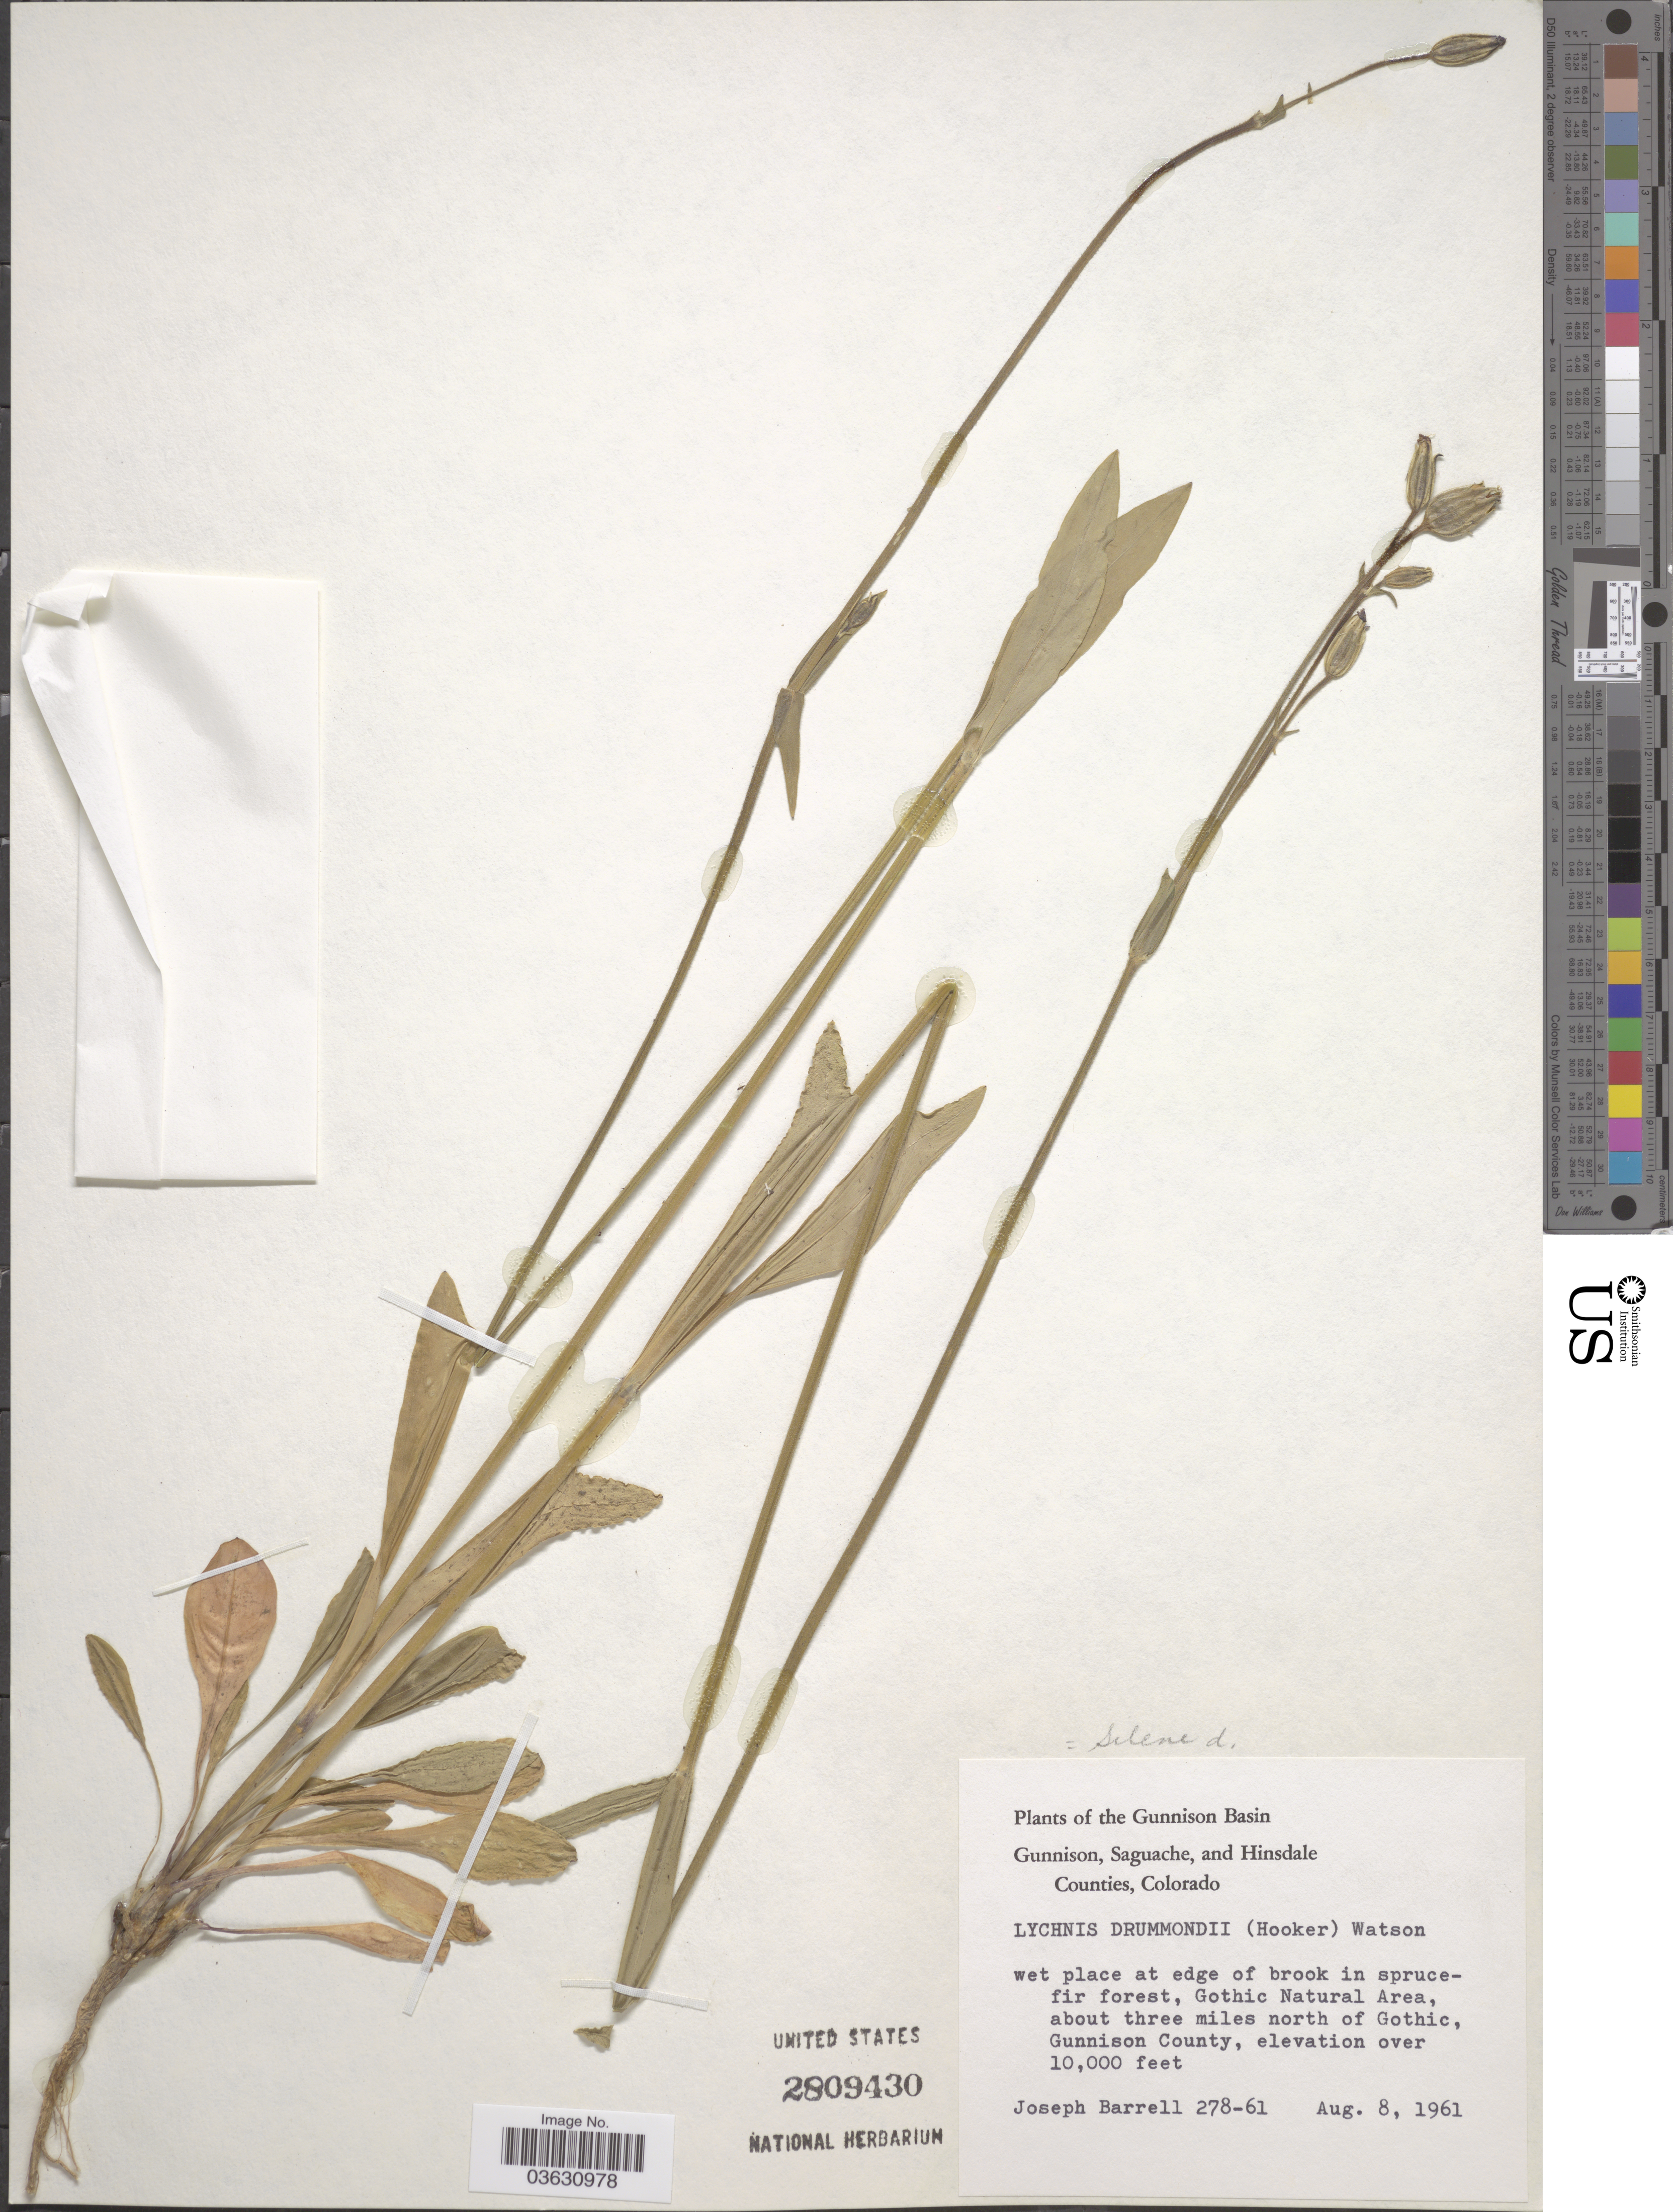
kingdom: Plantae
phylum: Tracheophyta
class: Magnoliopsida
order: Caryophyllales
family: Caryophyllaceae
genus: Silene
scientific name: Silene drummondii var. drummondii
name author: Hook.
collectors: J. Barrell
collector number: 278-61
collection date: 1961-08-08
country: United States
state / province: Colorado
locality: Gunnison Basin. Gothic Natural Area, about three miles north of Gothic, Gunnison County.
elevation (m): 3048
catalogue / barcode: US 2809430